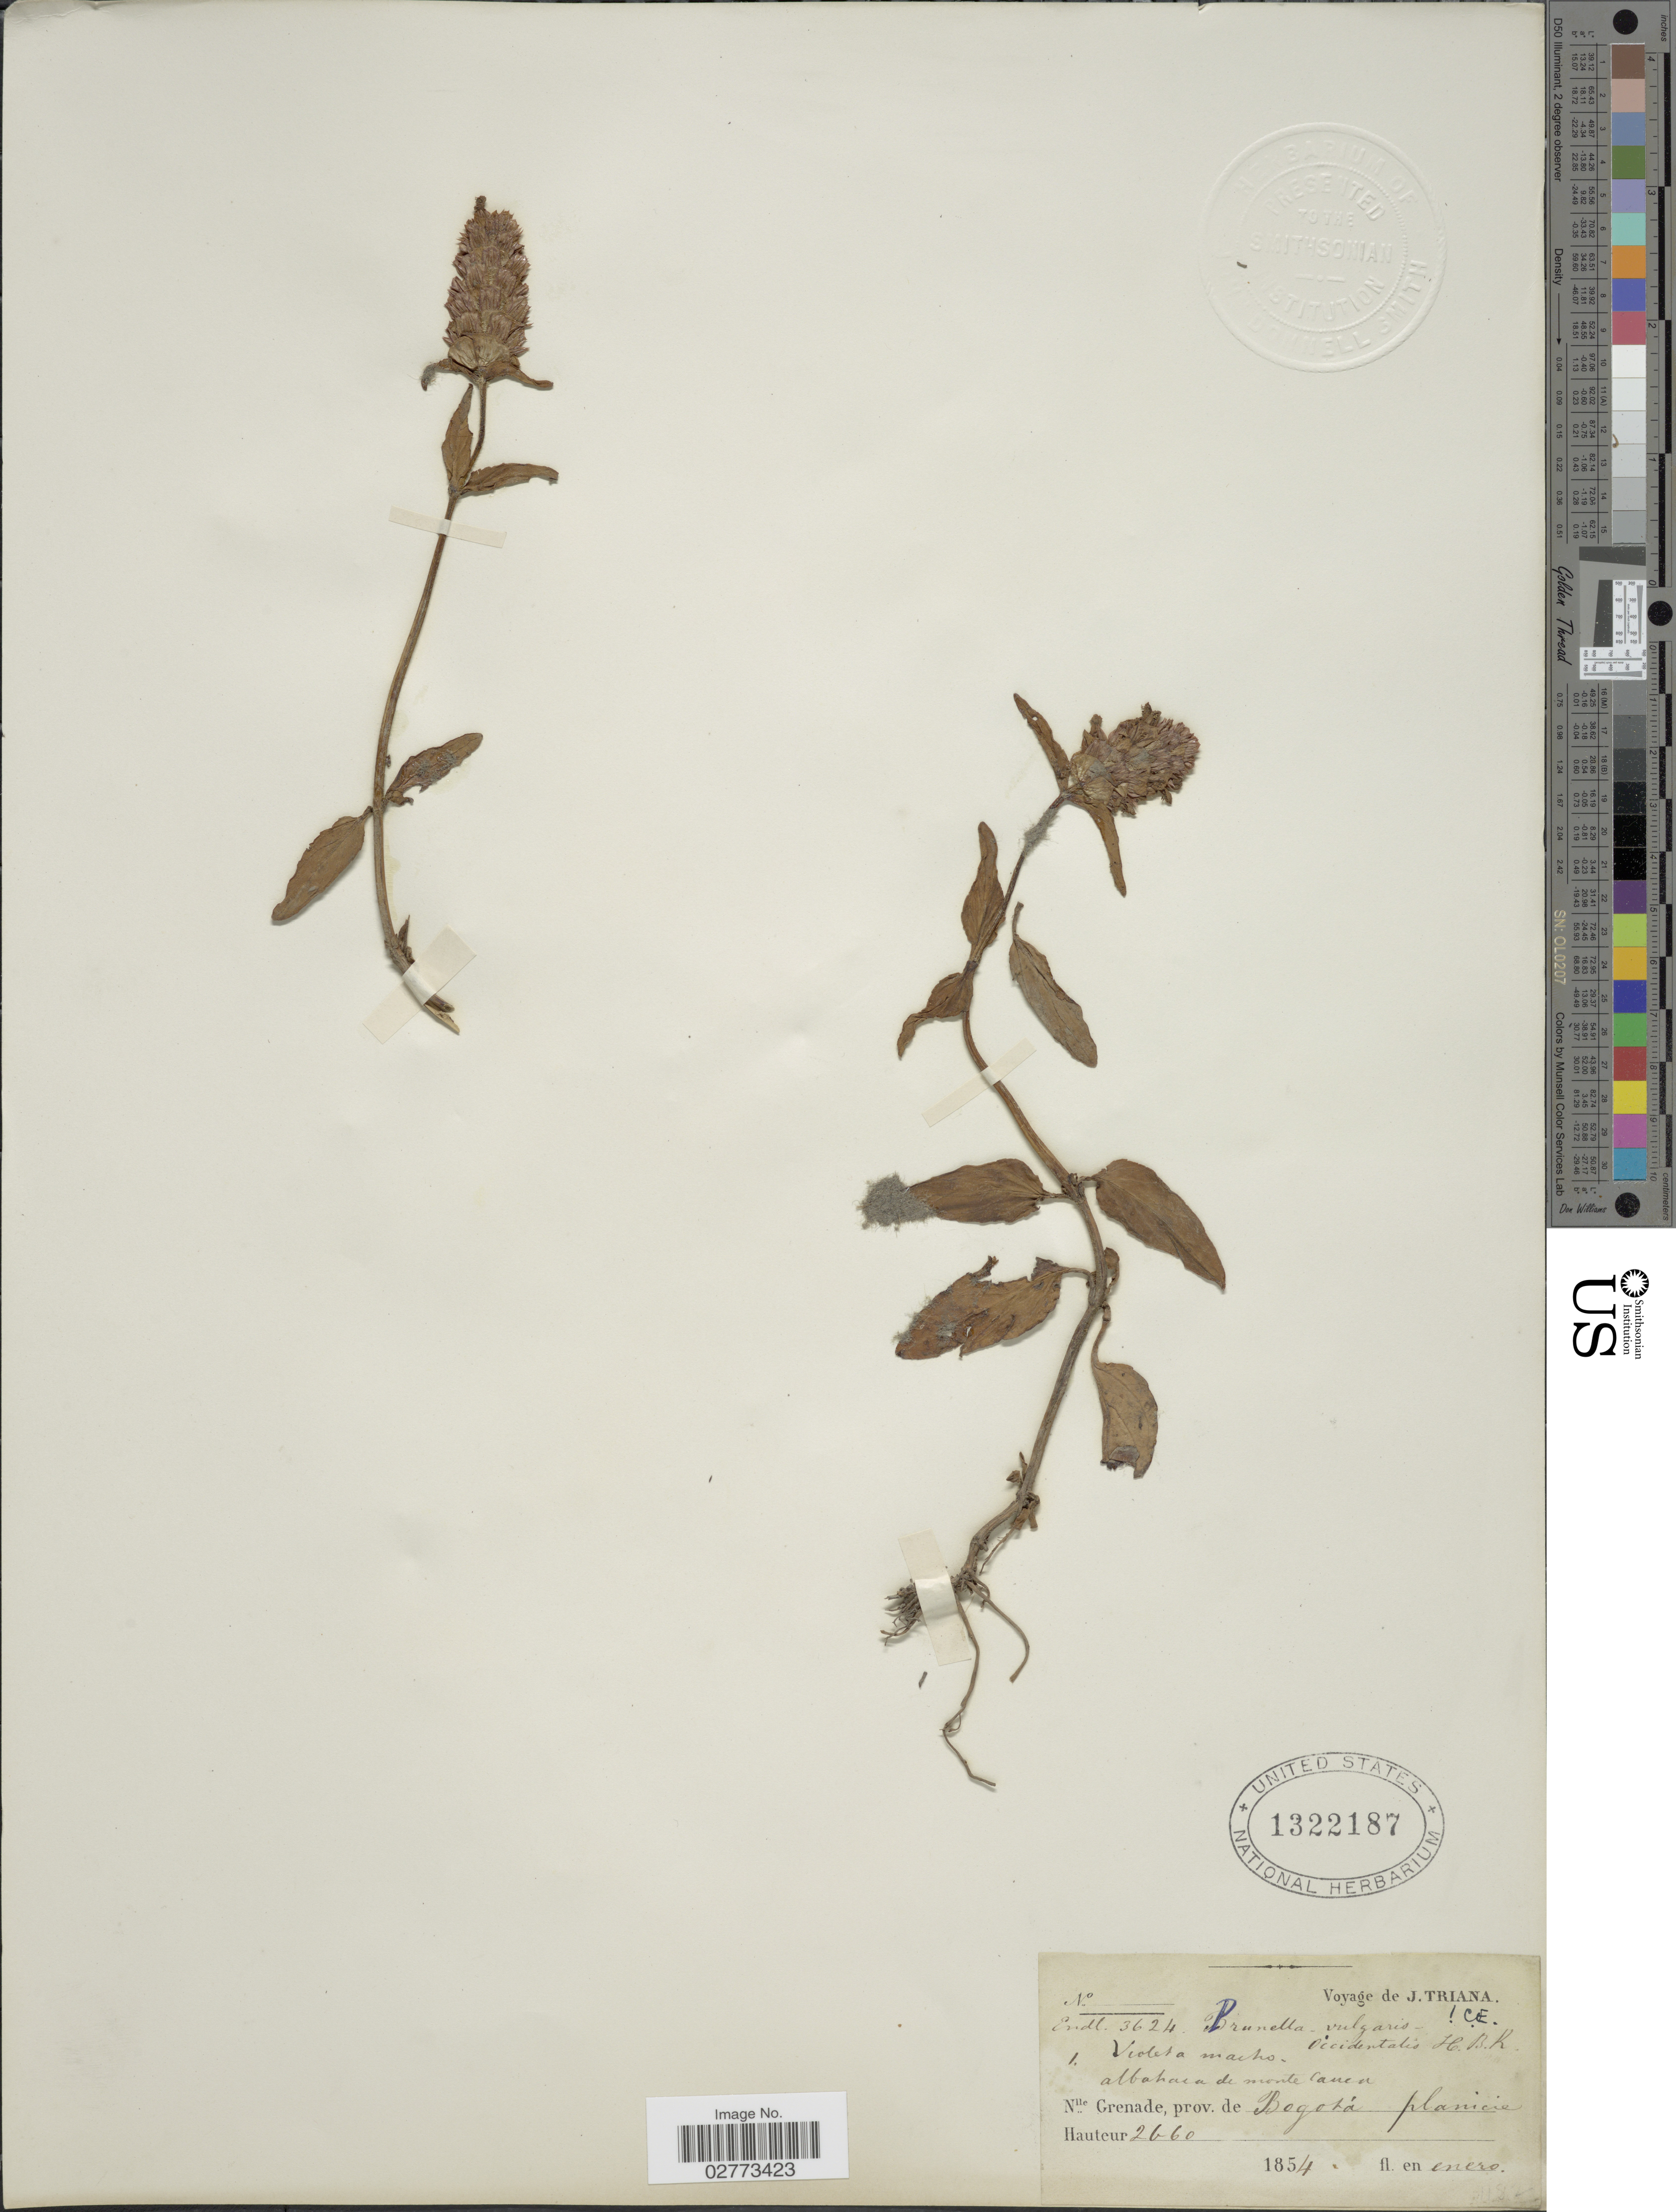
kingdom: Plantae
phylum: Tracheophyta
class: Magnoliopsida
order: Lamiales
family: Lamiaceae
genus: Prunella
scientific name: Prunella vulgaris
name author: L.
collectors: J. Triana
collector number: Endl.3624?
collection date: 1854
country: Colombia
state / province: Bogota D.C.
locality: Nlle Grenade, prov. de Bogotá planicie. Hauteur 2660.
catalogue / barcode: US 1322187